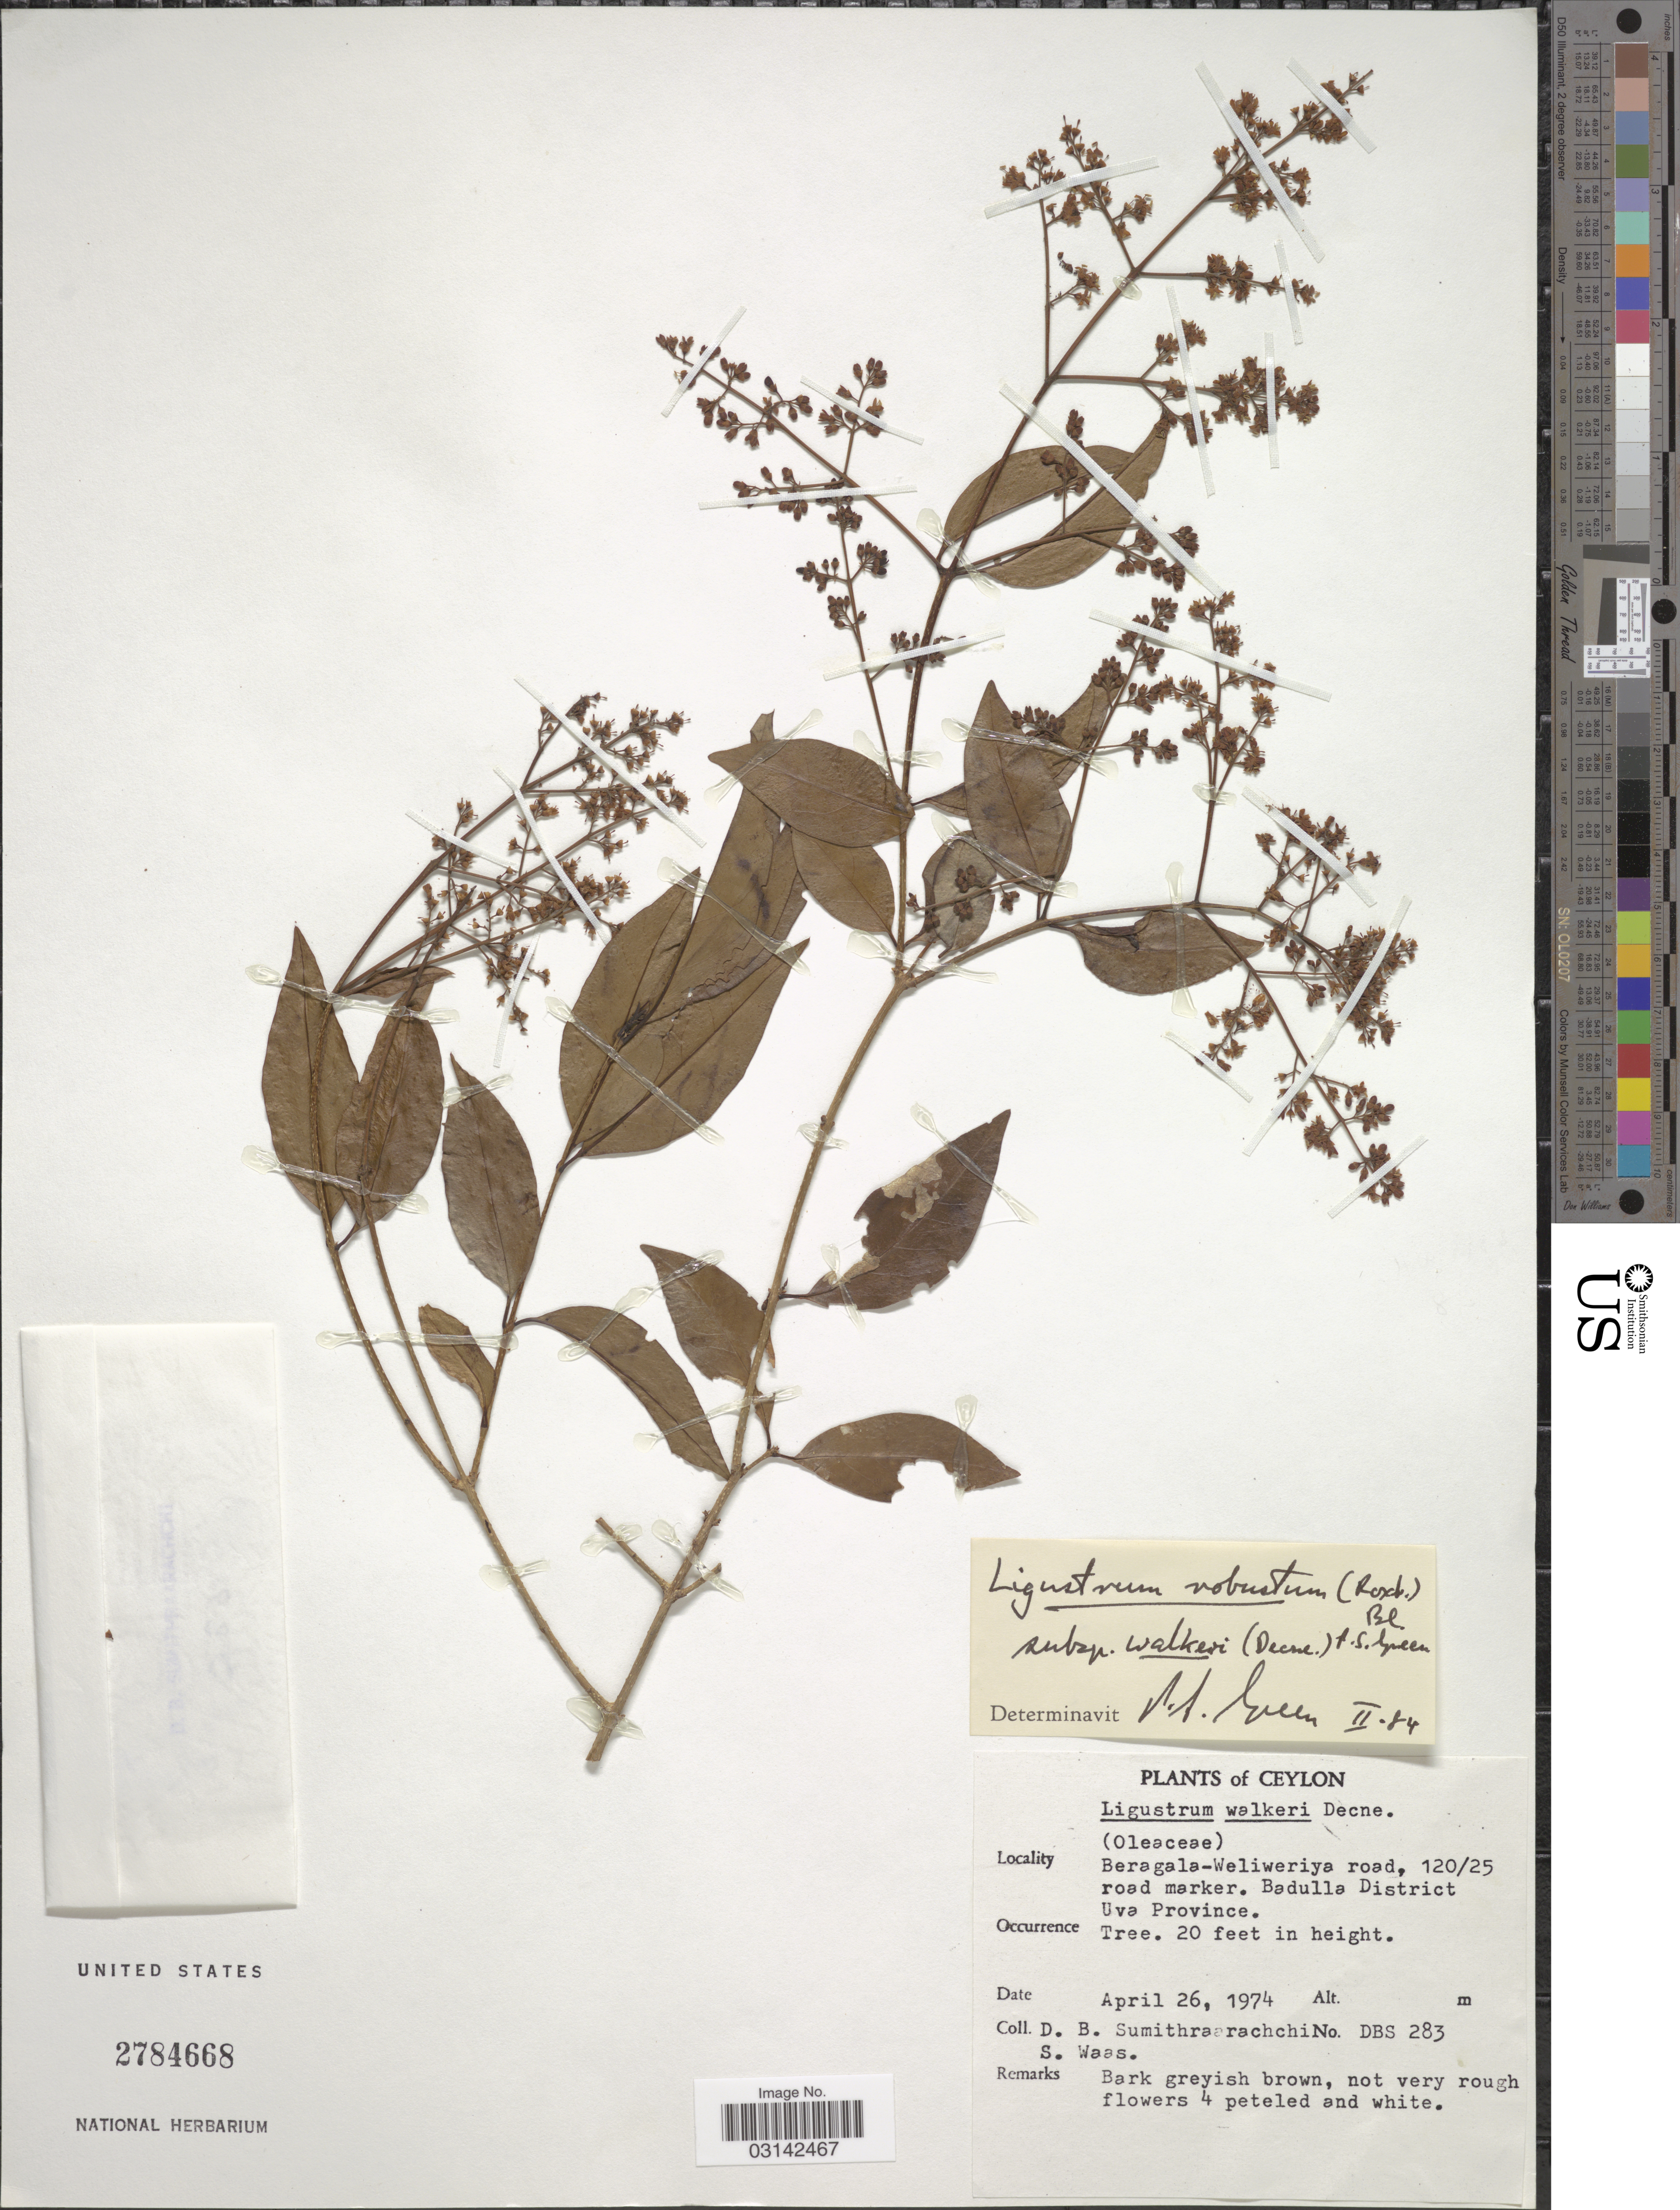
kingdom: Plantae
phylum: Tracheophyta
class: Magnoliopsida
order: Lamiales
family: Oleaceae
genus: Ligustrum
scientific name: Ligustrum robustum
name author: (Roxb.) Blume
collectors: D. B. Sumithraarachchi & S. Waas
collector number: DBS283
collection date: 1974-04-26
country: Sri Lanka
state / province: Uva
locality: Ceylon, Beragala-Weliweriya road, 120/25 road marker. Badulla District.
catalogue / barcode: US 2784668